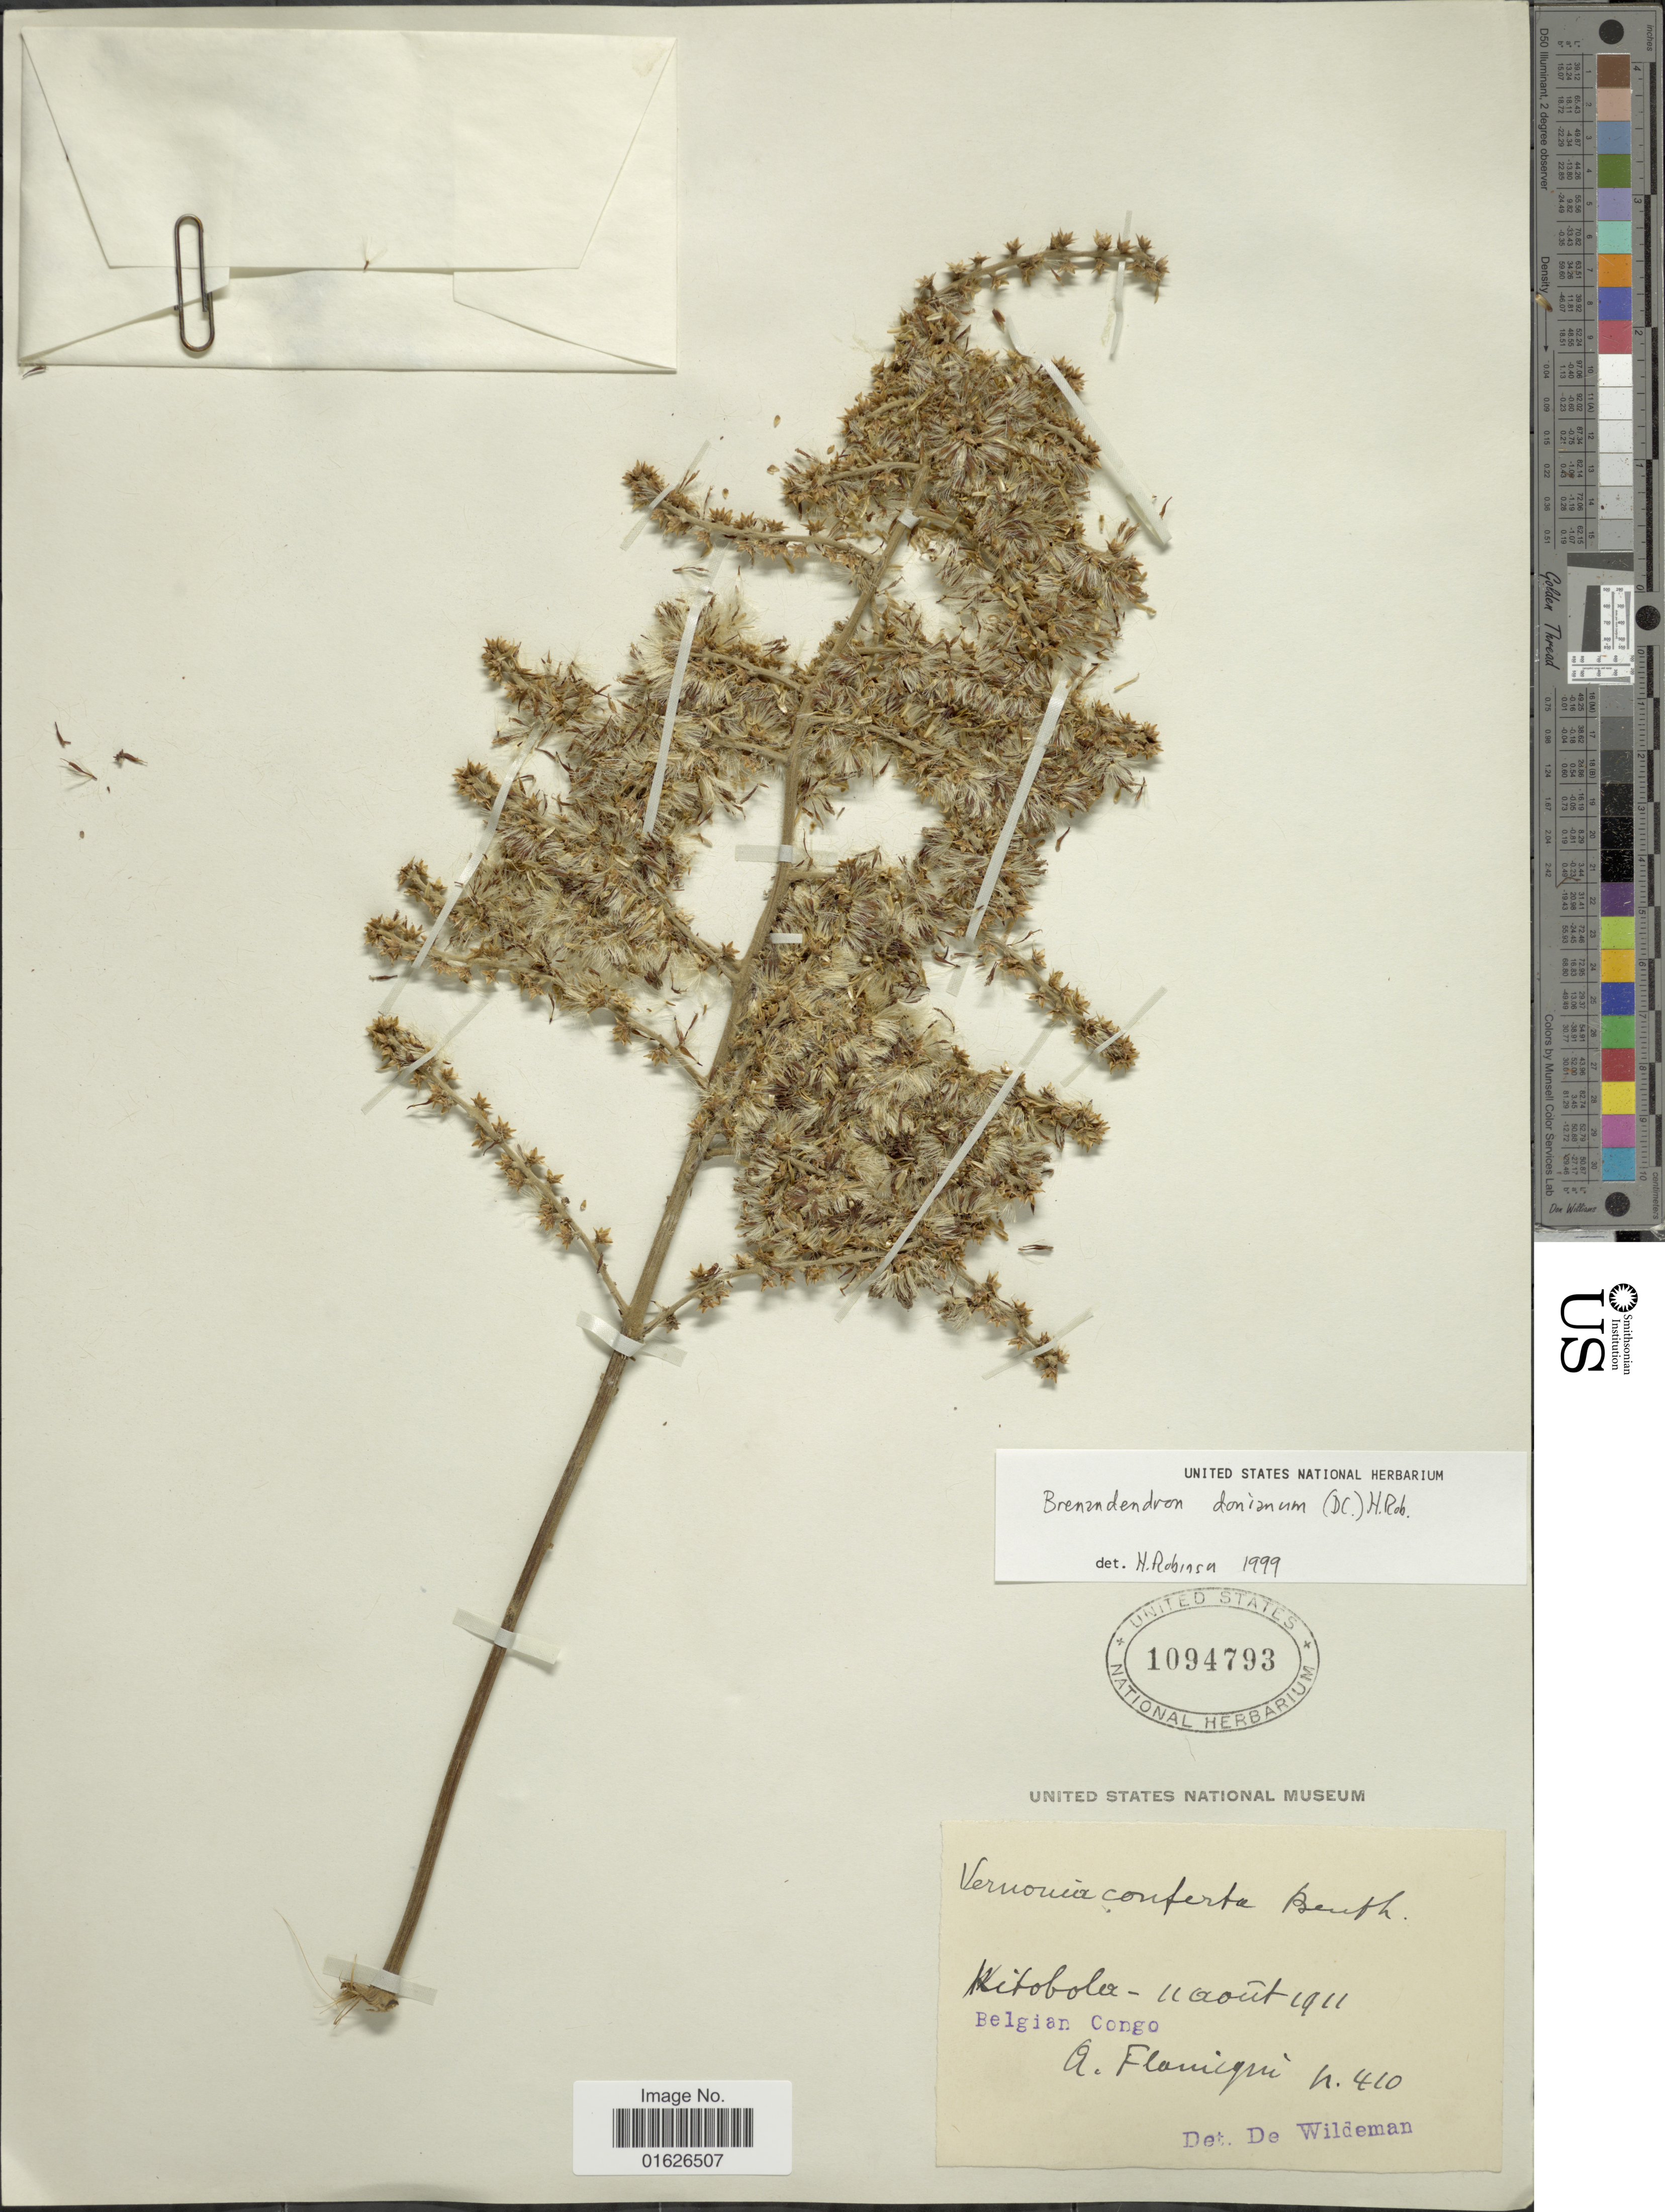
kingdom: Plantae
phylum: Tracheophyta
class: Magnoliopsida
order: Asterales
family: Asteraceae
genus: Brenandendron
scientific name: Brenandendron donianum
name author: (DC.) H. Rob.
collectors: A. Flamigni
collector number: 410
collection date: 1911-08-11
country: Congo, Democratic Republic of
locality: Belgian Congo, Kitobola.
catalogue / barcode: US 1094793